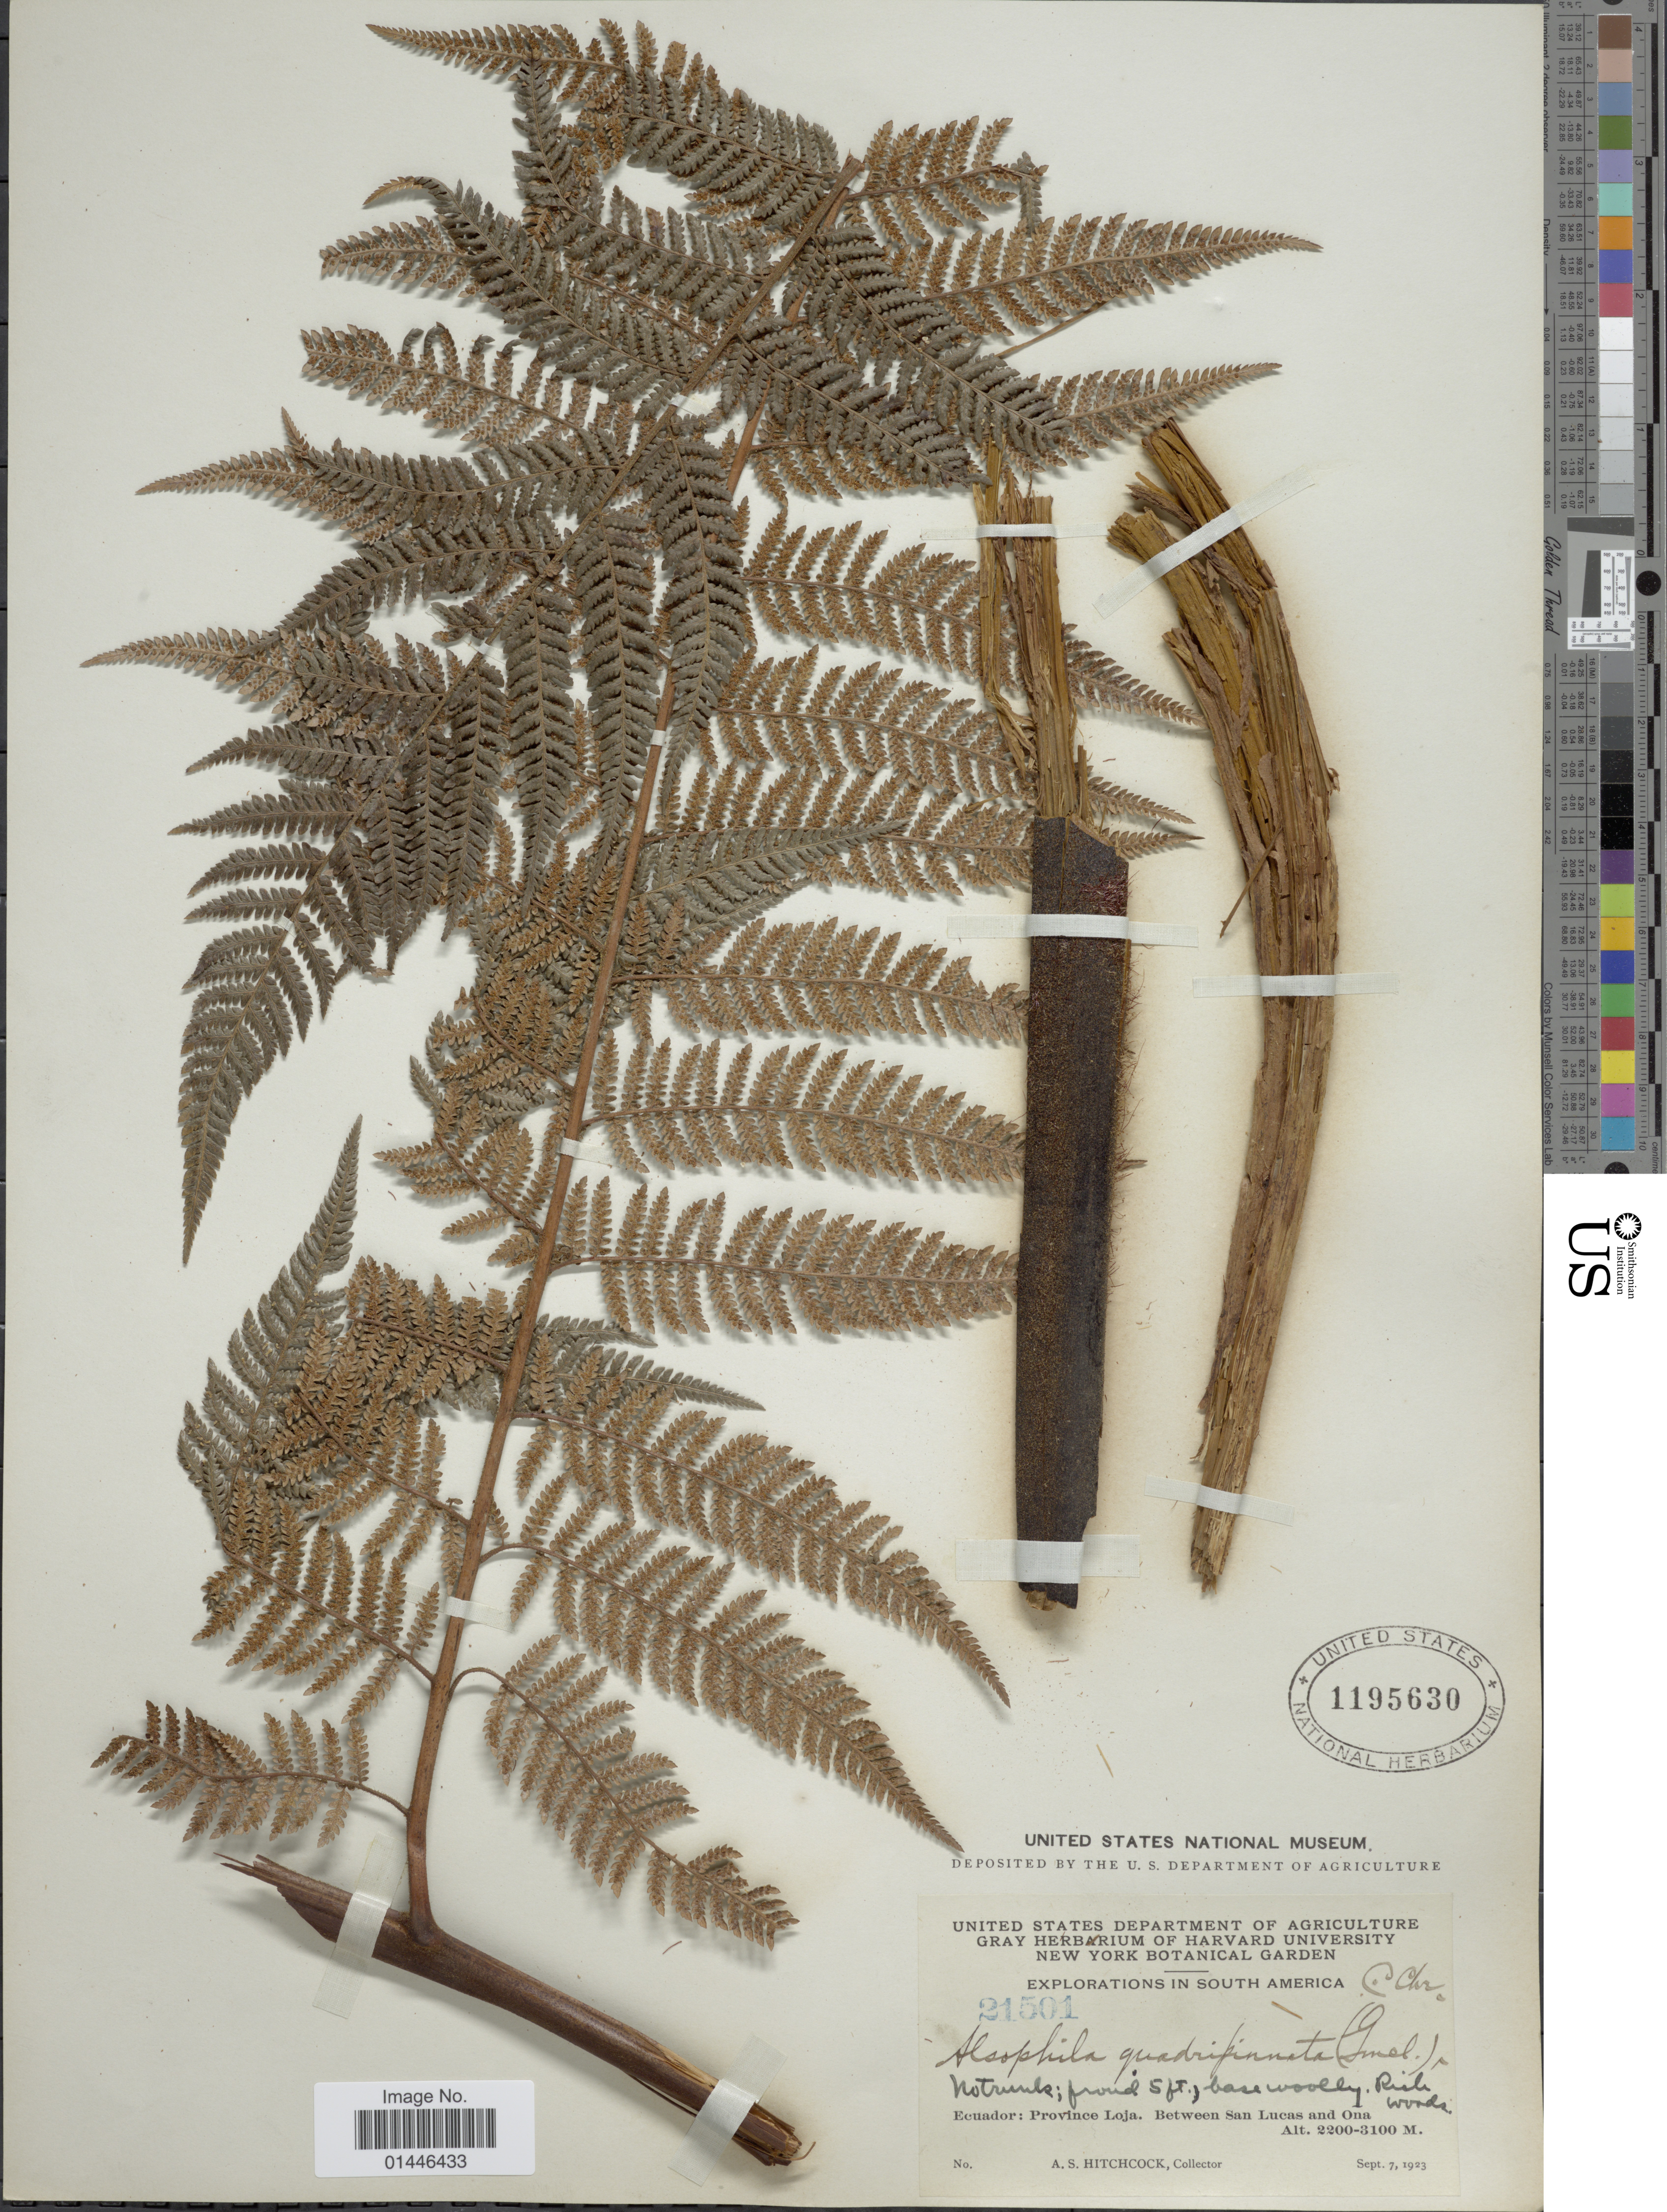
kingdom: Plantae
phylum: Tracheophyta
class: Polypodiopsida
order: Cyatheales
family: Dicksoniaceae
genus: Lophosoria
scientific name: Lophosoria quadripinnata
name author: (J.F. Gmel.) C. Chr.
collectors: A. S. Hitchcock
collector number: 21501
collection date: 1923-09-07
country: Ecuador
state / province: Loja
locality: Between San Lucas and Ona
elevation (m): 2200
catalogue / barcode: US 1195630